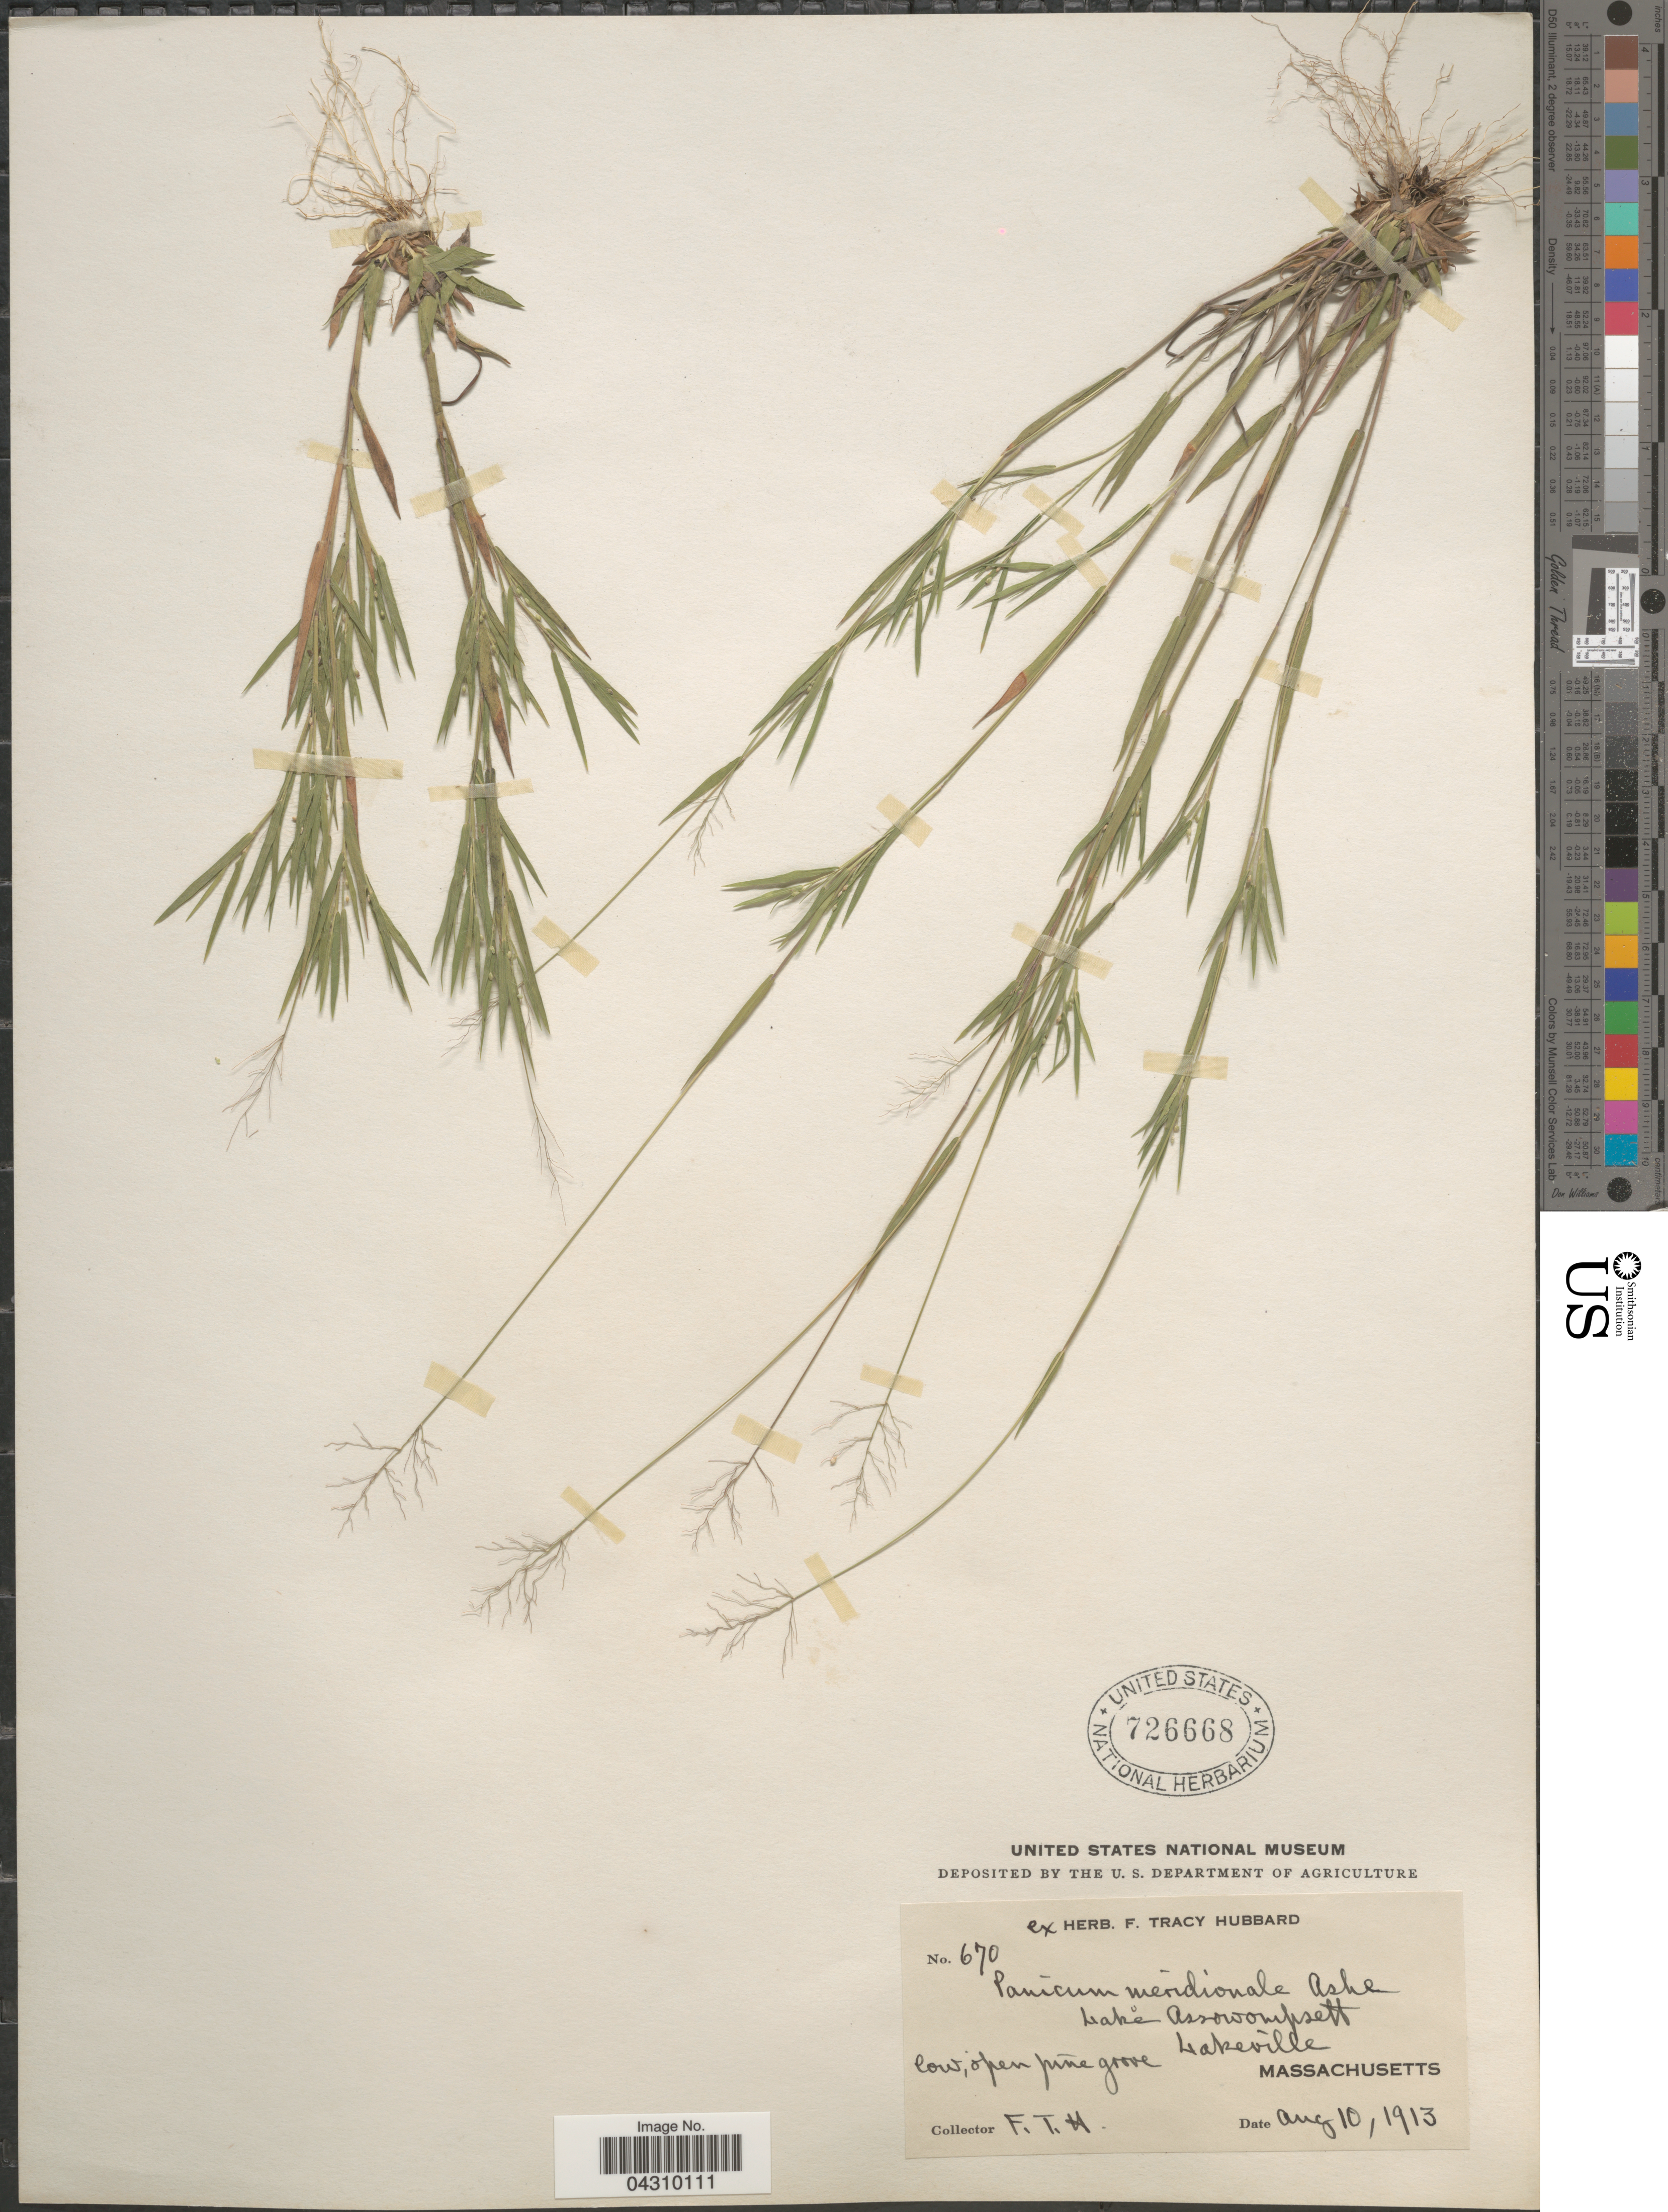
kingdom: Plantae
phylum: Tracheophyta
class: Liliopsida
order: Poales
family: Poaceae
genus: Dichanthelium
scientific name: Dichanthelium acuminatum var. acuminatum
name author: (Sw.) Gould & C.A. Clark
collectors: F. T. Hubbard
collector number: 670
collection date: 1913-08-10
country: United States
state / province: Massachusetts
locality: Lake Assowompsett. Lakeville.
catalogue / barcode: US 726668